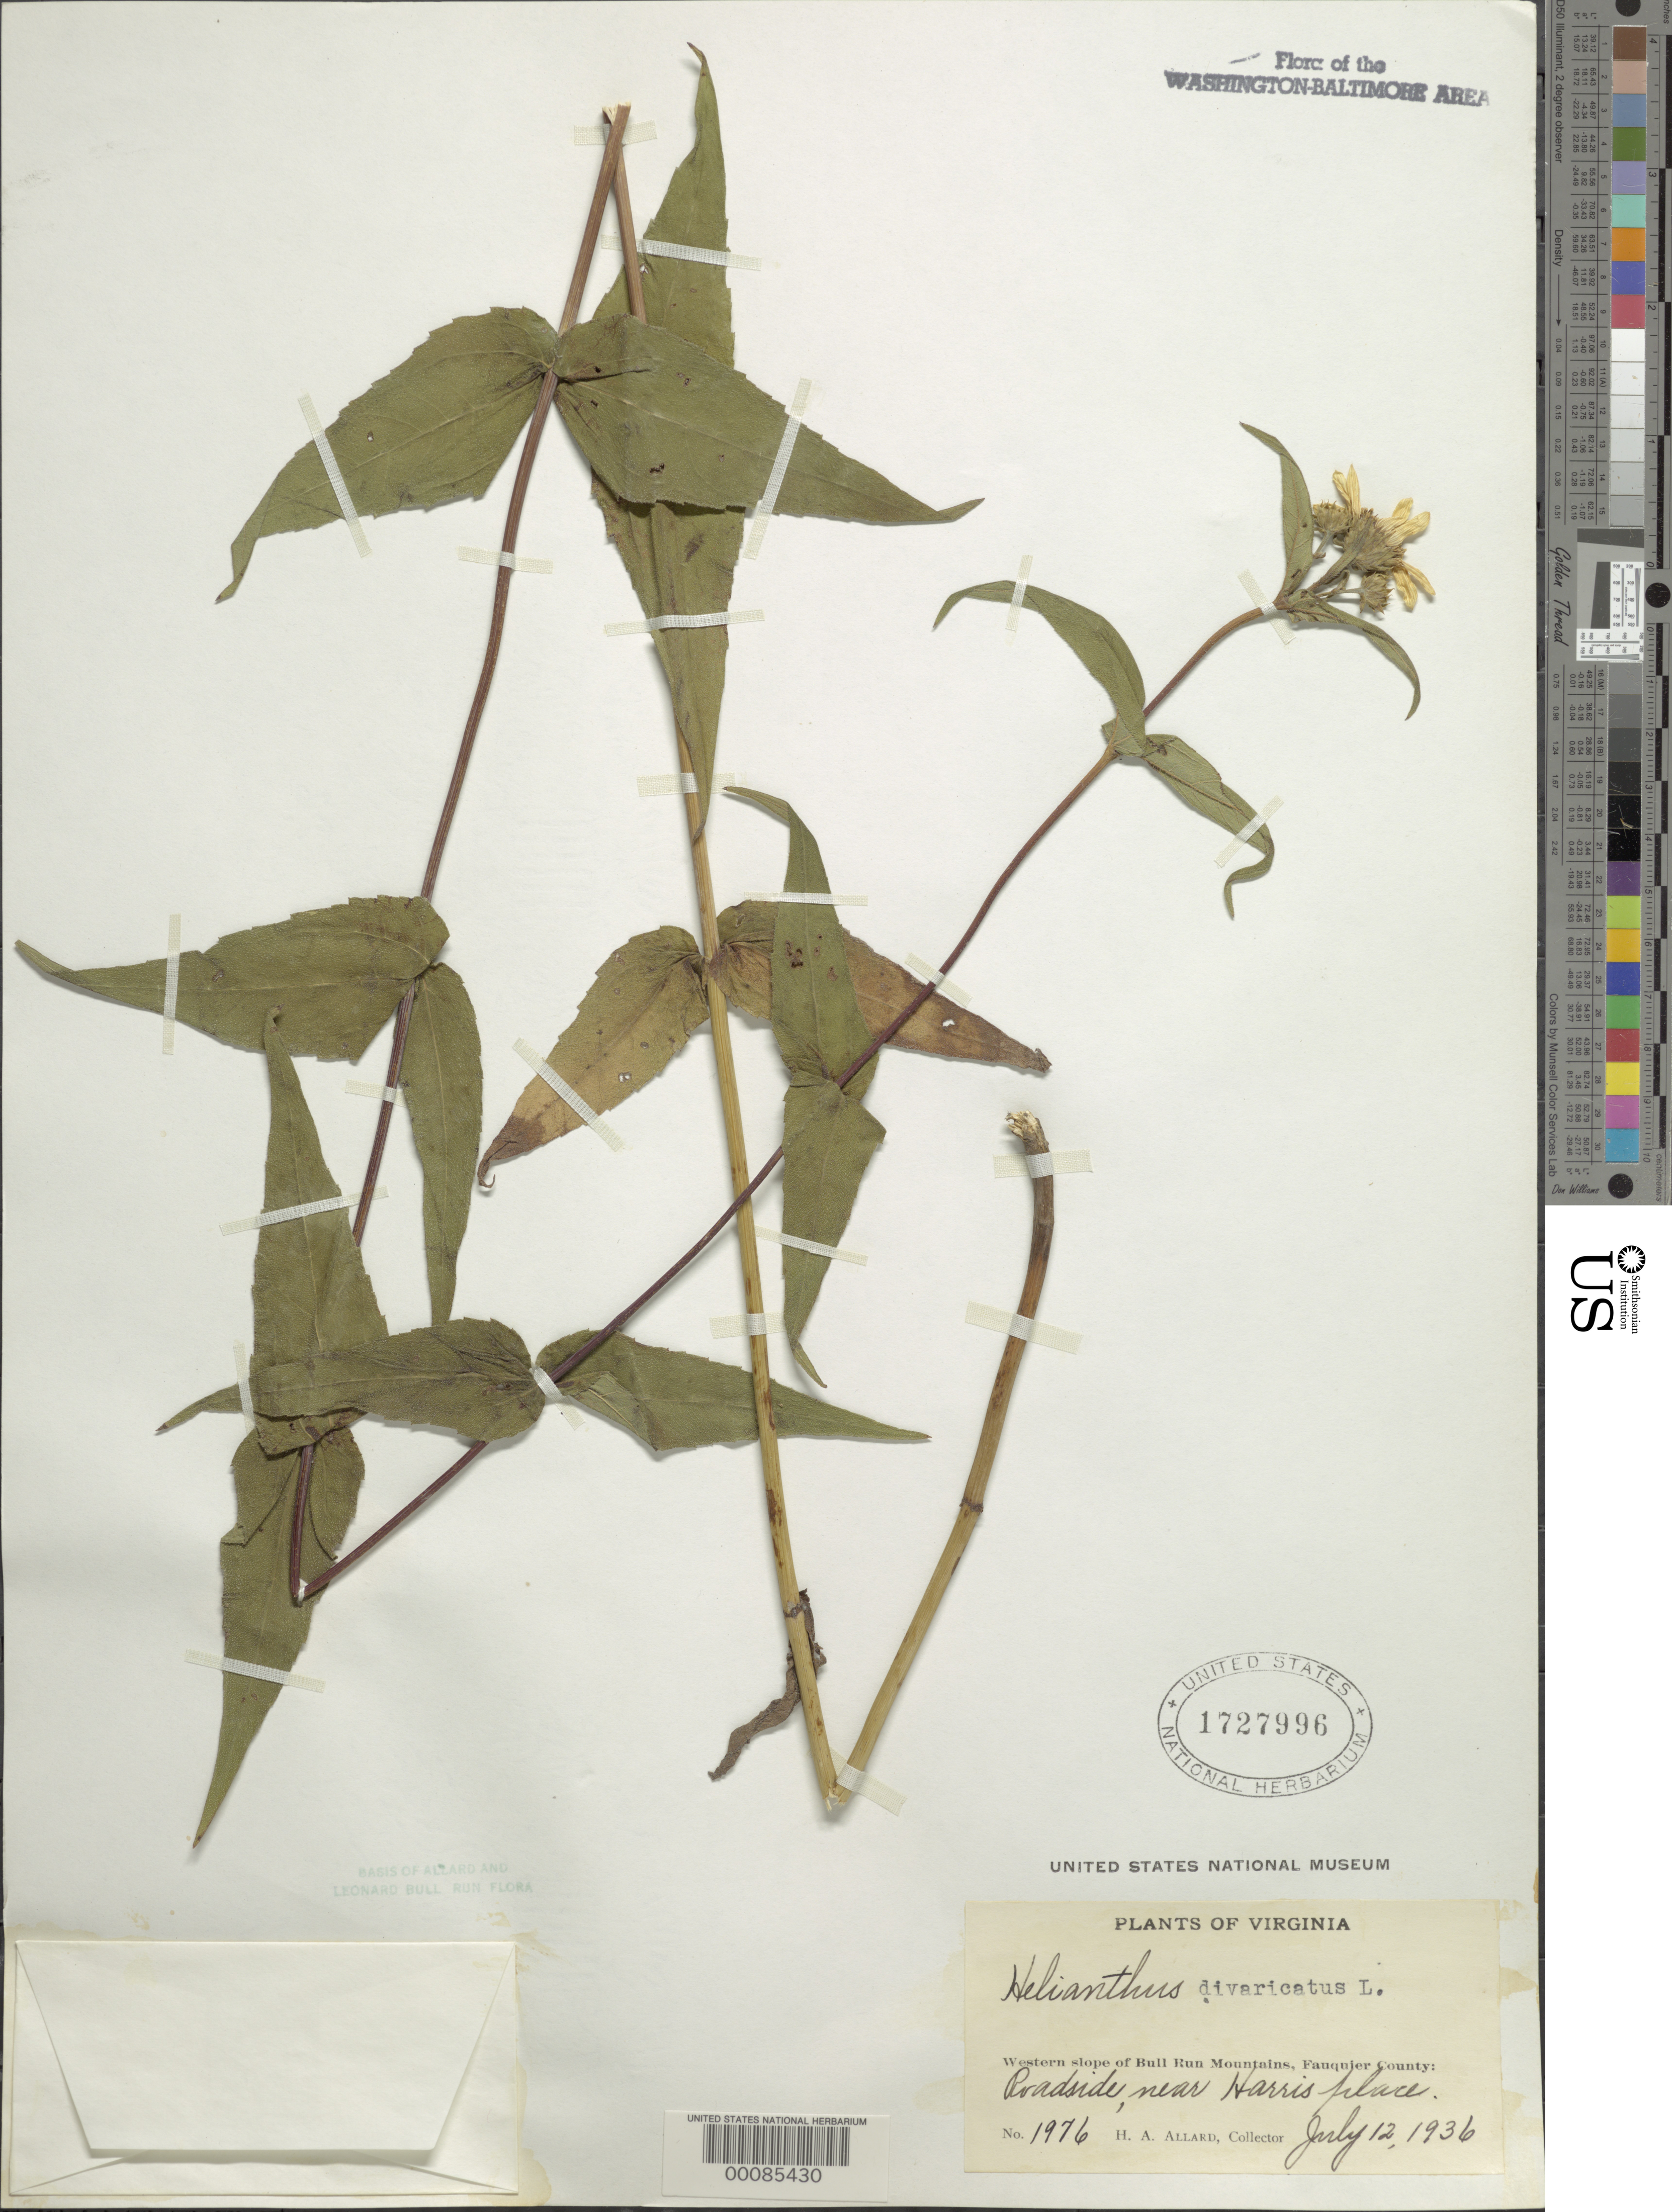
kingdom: Plantae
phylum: Tracheophyta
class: Magnoliopsida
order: Asterales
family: Asteraceae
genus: Helianthus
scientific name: Helianthus divaricatus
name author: L.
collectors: H. A. Allard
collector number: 1976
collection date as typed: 12 Jul 1936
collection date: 1936-07-12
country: United States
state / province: Virginia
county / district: Fauquier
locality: Near Harris place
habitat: Roadside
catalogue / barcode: US 1727996